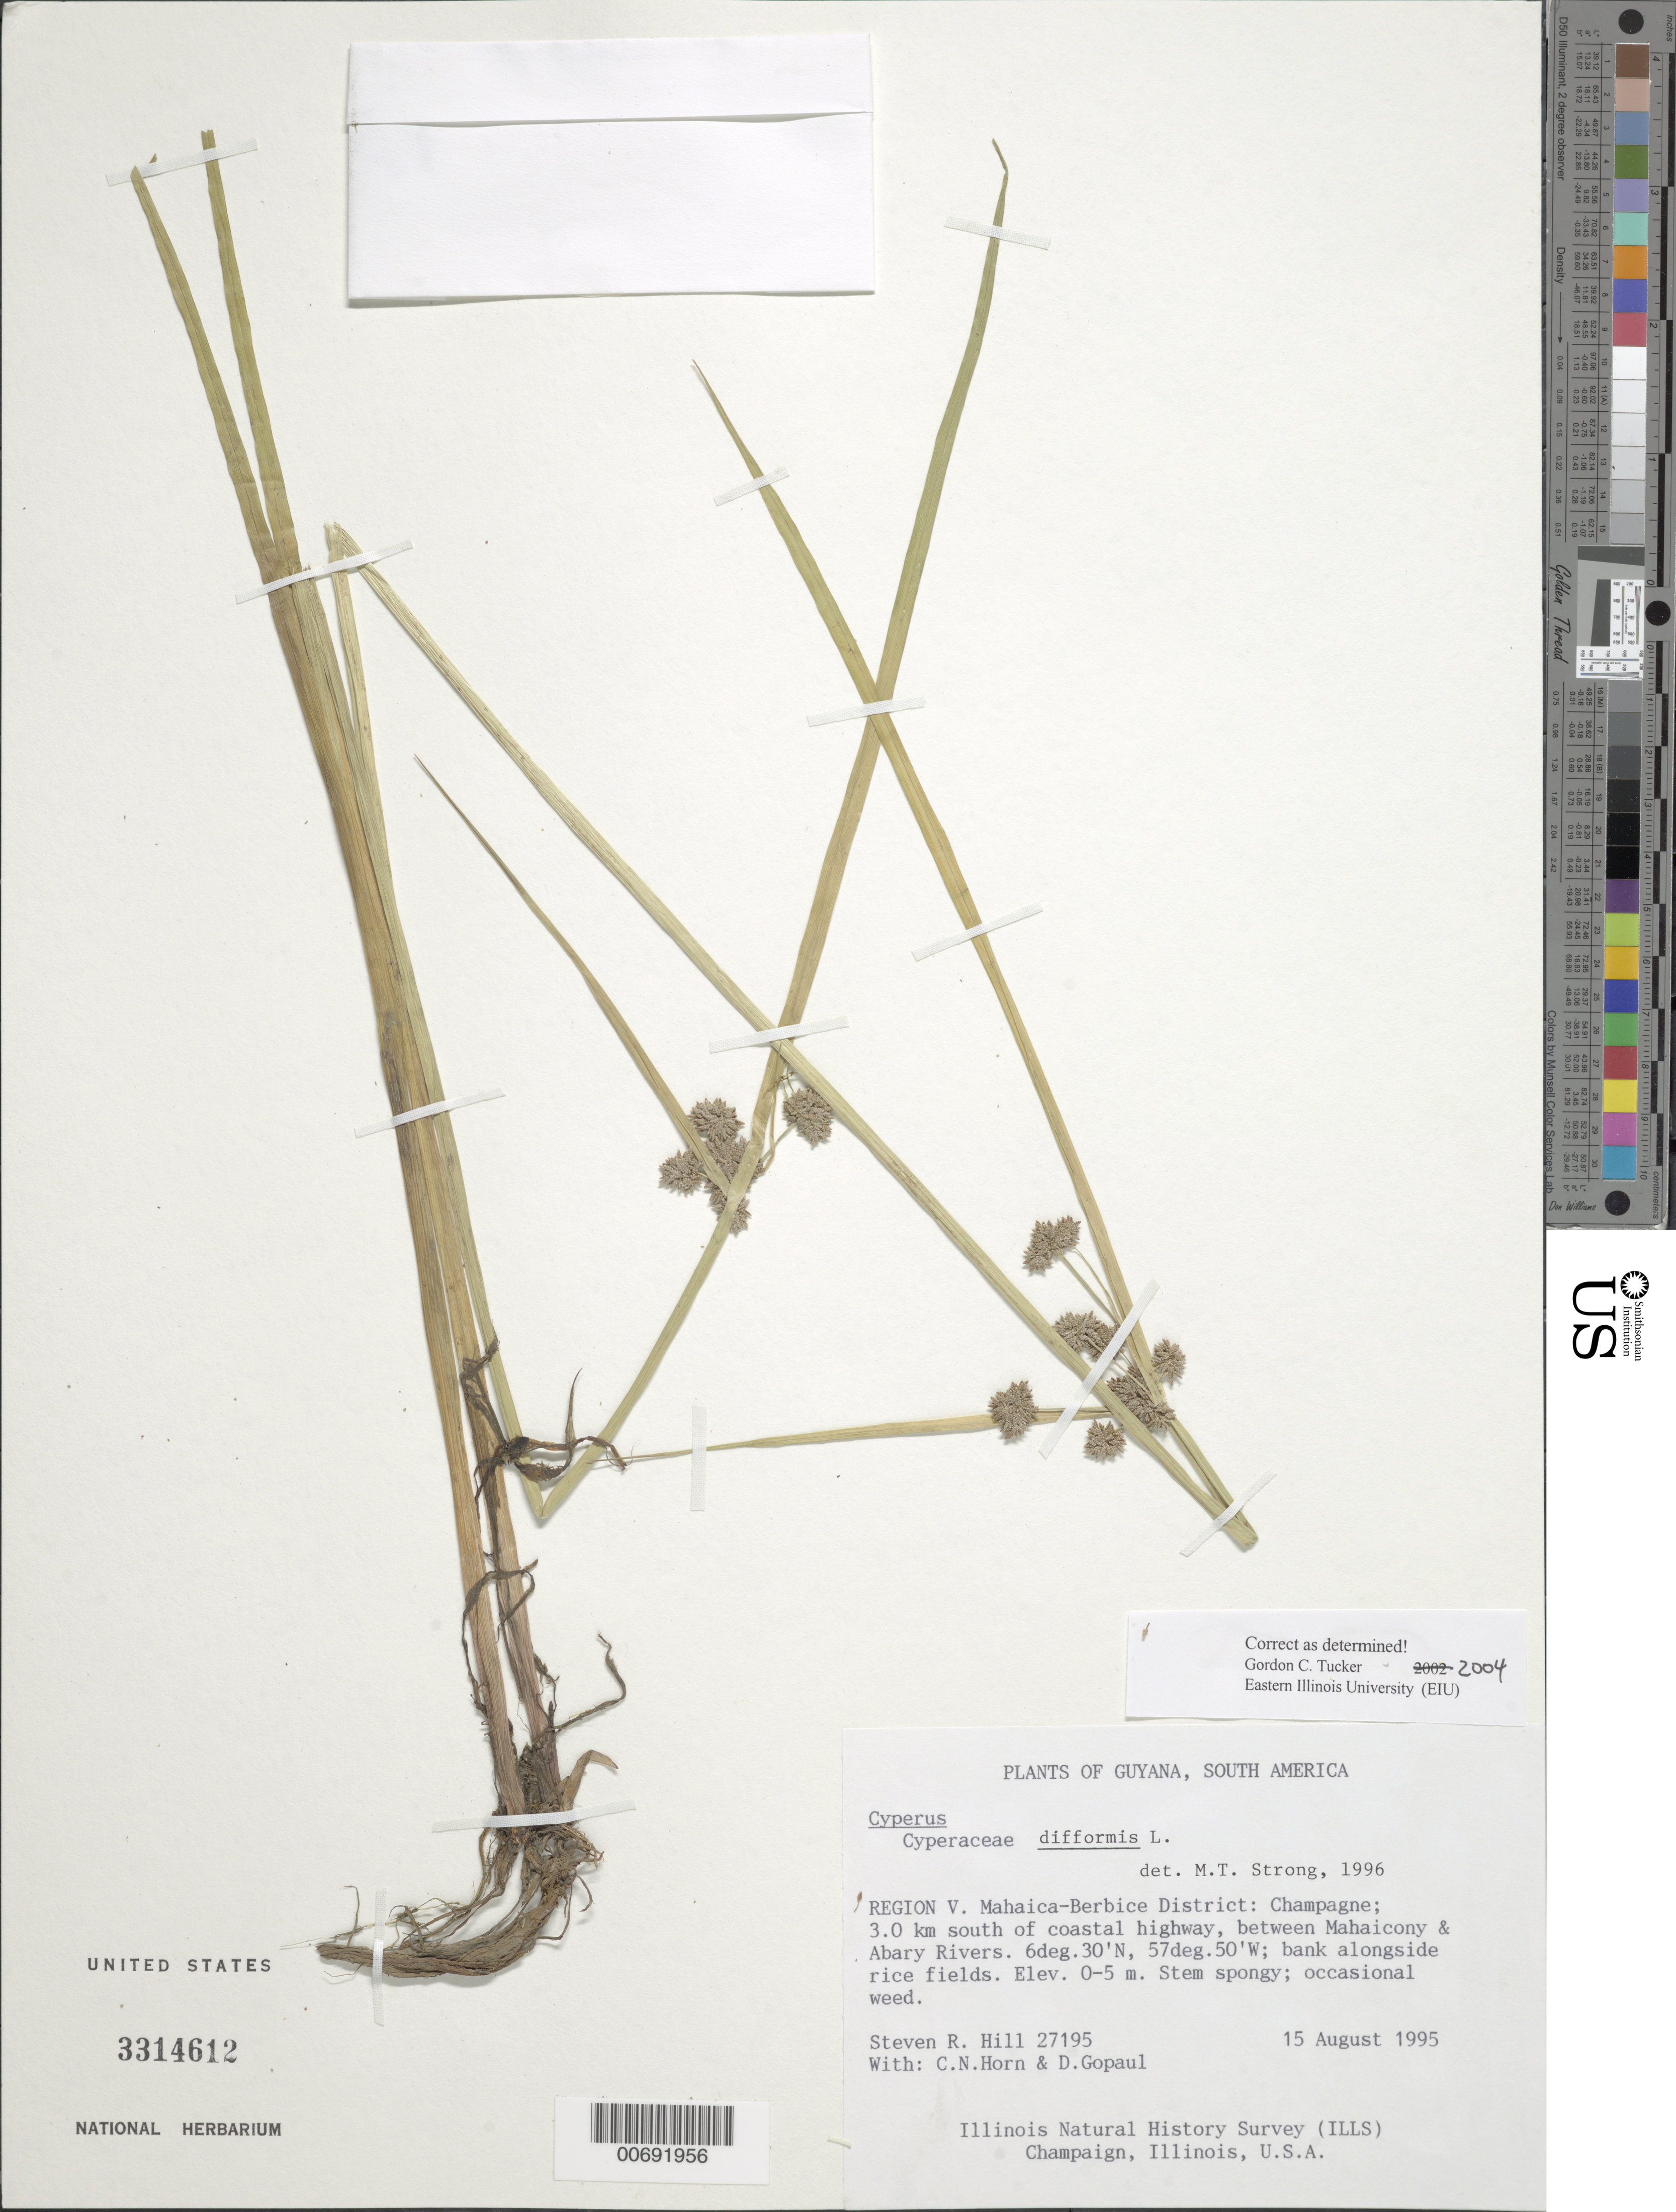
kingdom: Plantae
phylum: Tracheophyta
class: Liliopsida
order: Poales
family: Cyperaceae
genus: Cyperus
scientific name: Cyperus difformis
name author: L.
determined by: Tucker, G. C.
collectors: S. R. Hill, C. N. Horn & D. Gopaul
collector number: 27195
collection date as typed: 15-Aug-95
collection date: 1995-08-15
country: Guyana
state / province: Mahaica-Berbice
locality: Champagne; 3 km S of coastal hwy., betw. Mahaicony & Abary R.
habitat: Bank along rice fields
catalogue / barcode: US 3314612